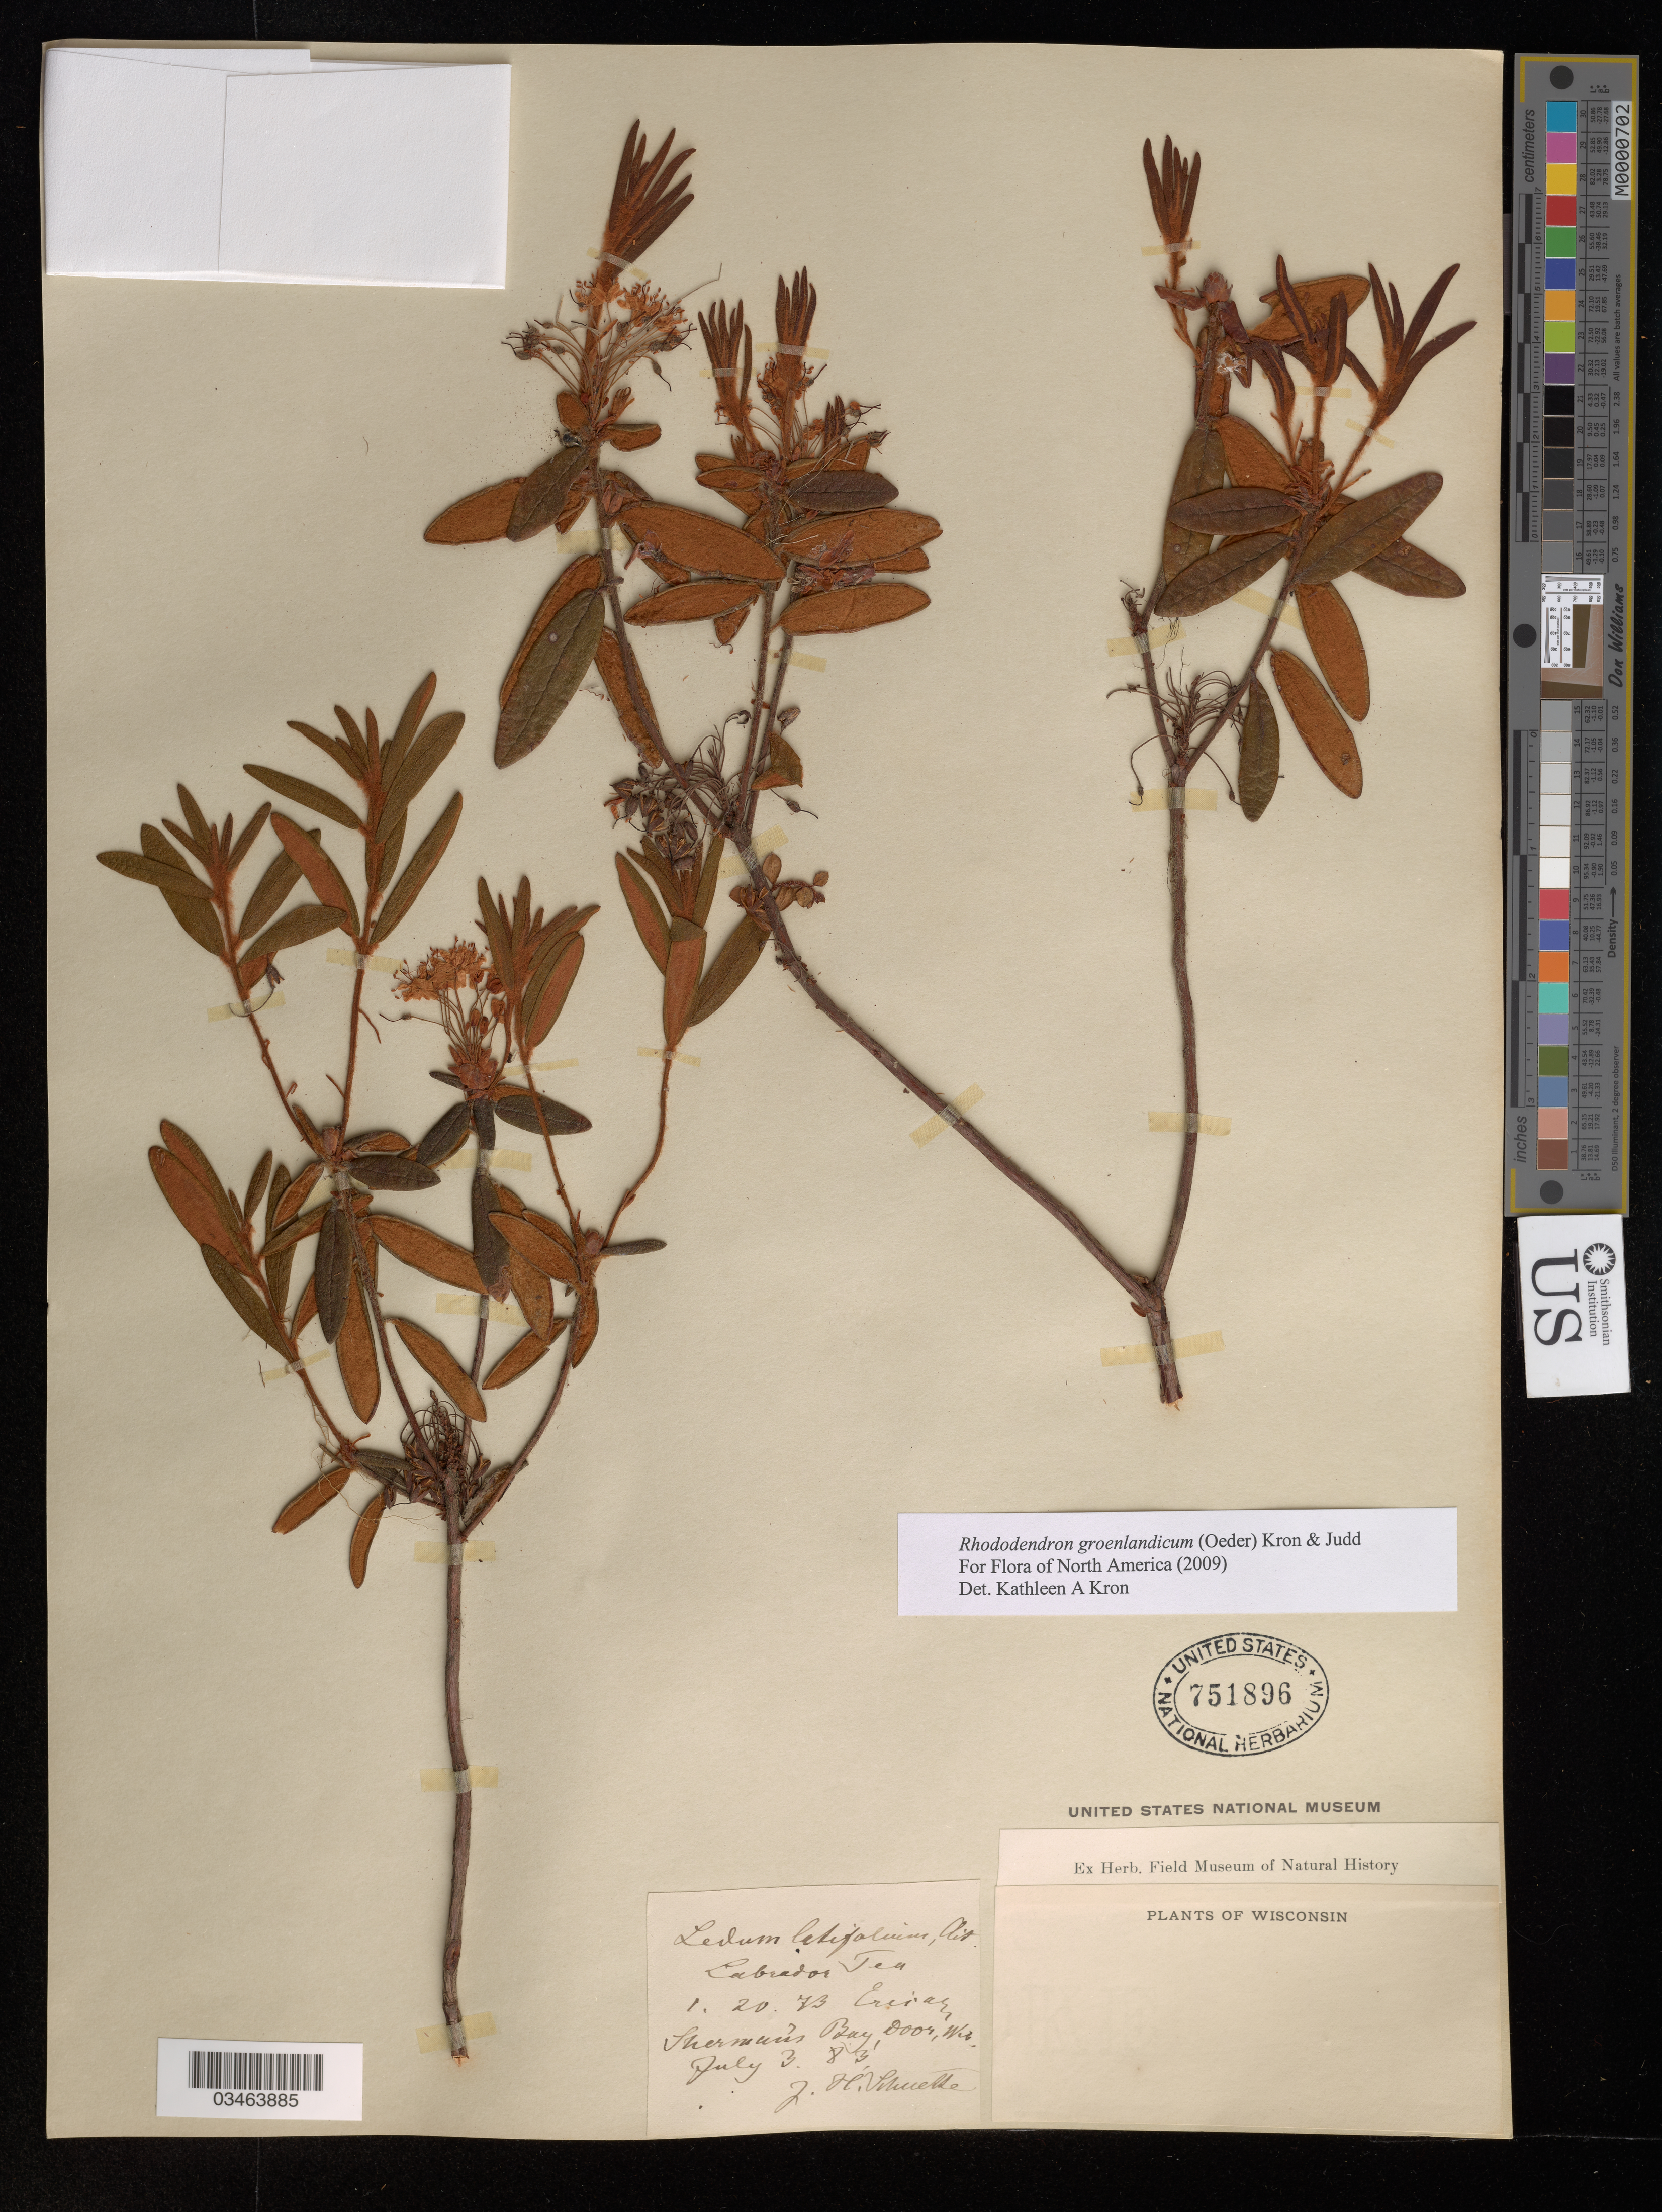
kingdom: Plantae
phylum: Tracheophyta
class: Magnoliopsida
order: Ericales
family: Ericaceae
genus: Rhododendron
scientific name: Rhododendron groenlandicum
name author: (Oeder) Kron & Judd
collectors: J. H. Schuette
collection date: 1983-07-03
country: United States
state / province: Wisconsin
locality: Sherman's* Bay, Door.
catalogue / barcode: US 751896